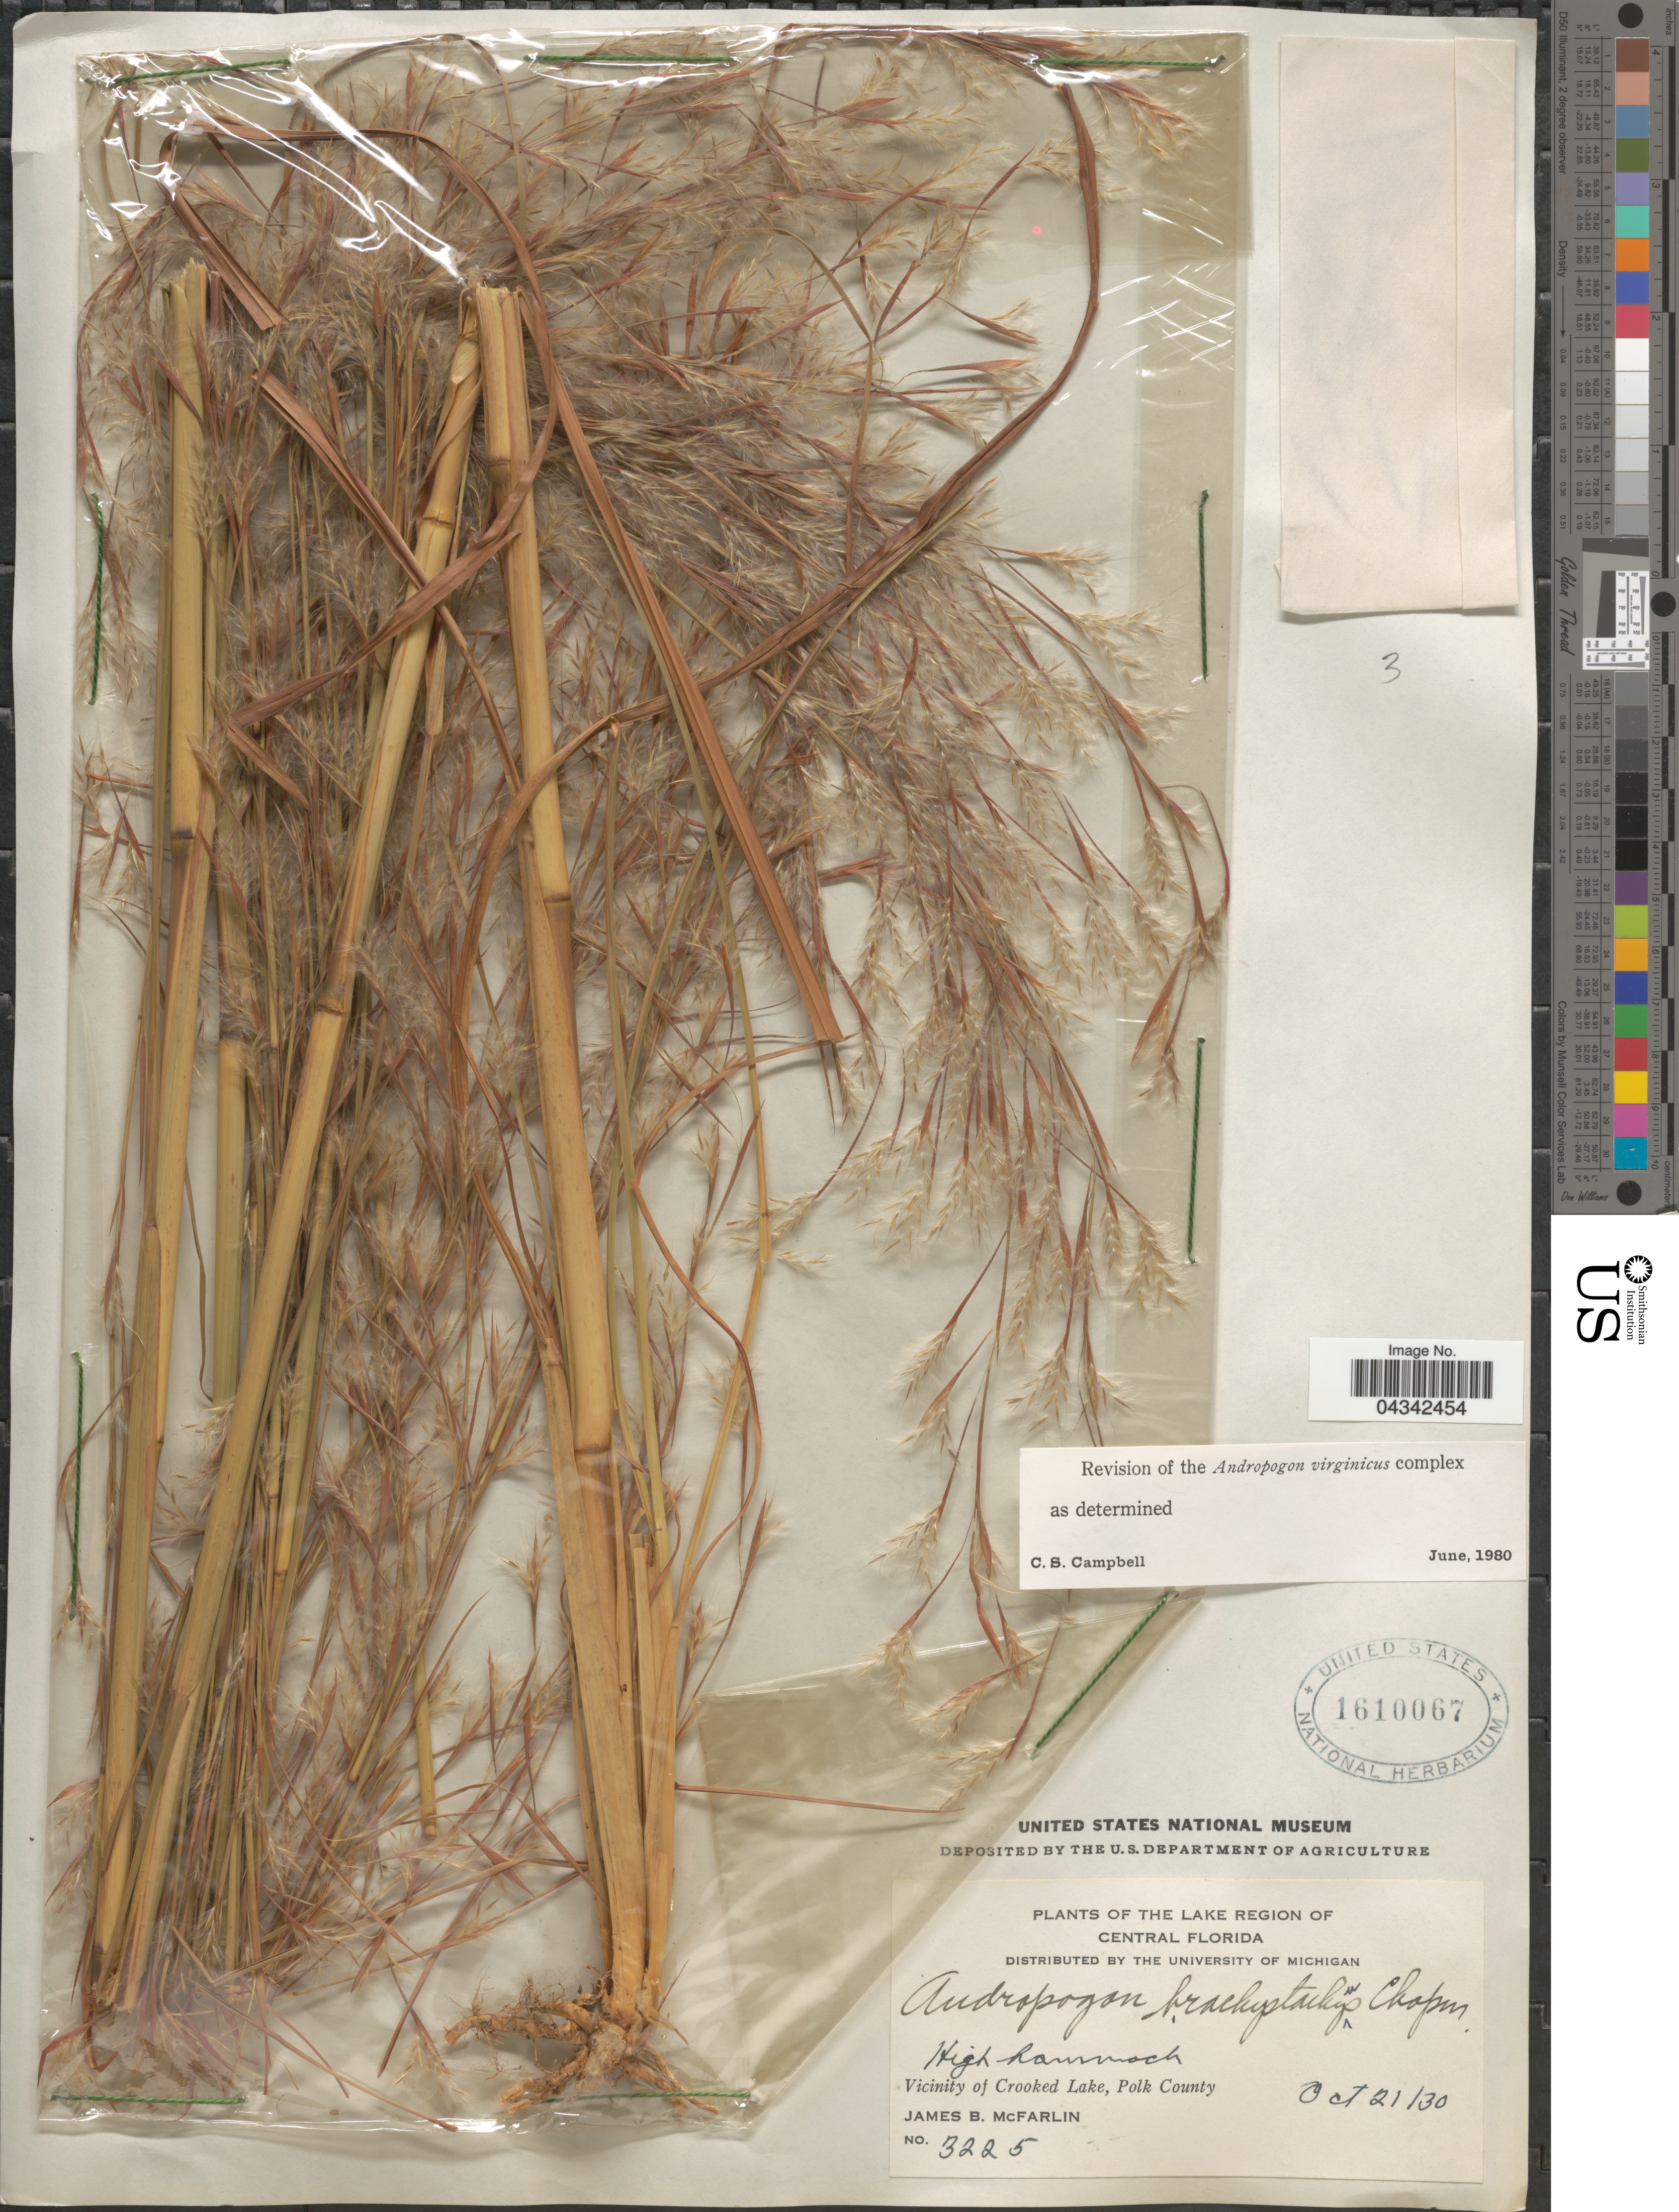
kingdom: Plantae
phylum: Tracheophyta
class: Liliopsida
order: Poales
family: Poaceae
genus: Andropogon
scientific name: Andropogon brachystachyus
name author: Chapm.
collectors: J. McFarlin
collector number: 3225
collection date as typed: Transcribed d/m/y: 21/10/30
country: United States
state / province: Florida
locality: The lake region of Central Florida. Vicinity of Crooked Lake, Polk County.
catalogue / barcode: US 1610067